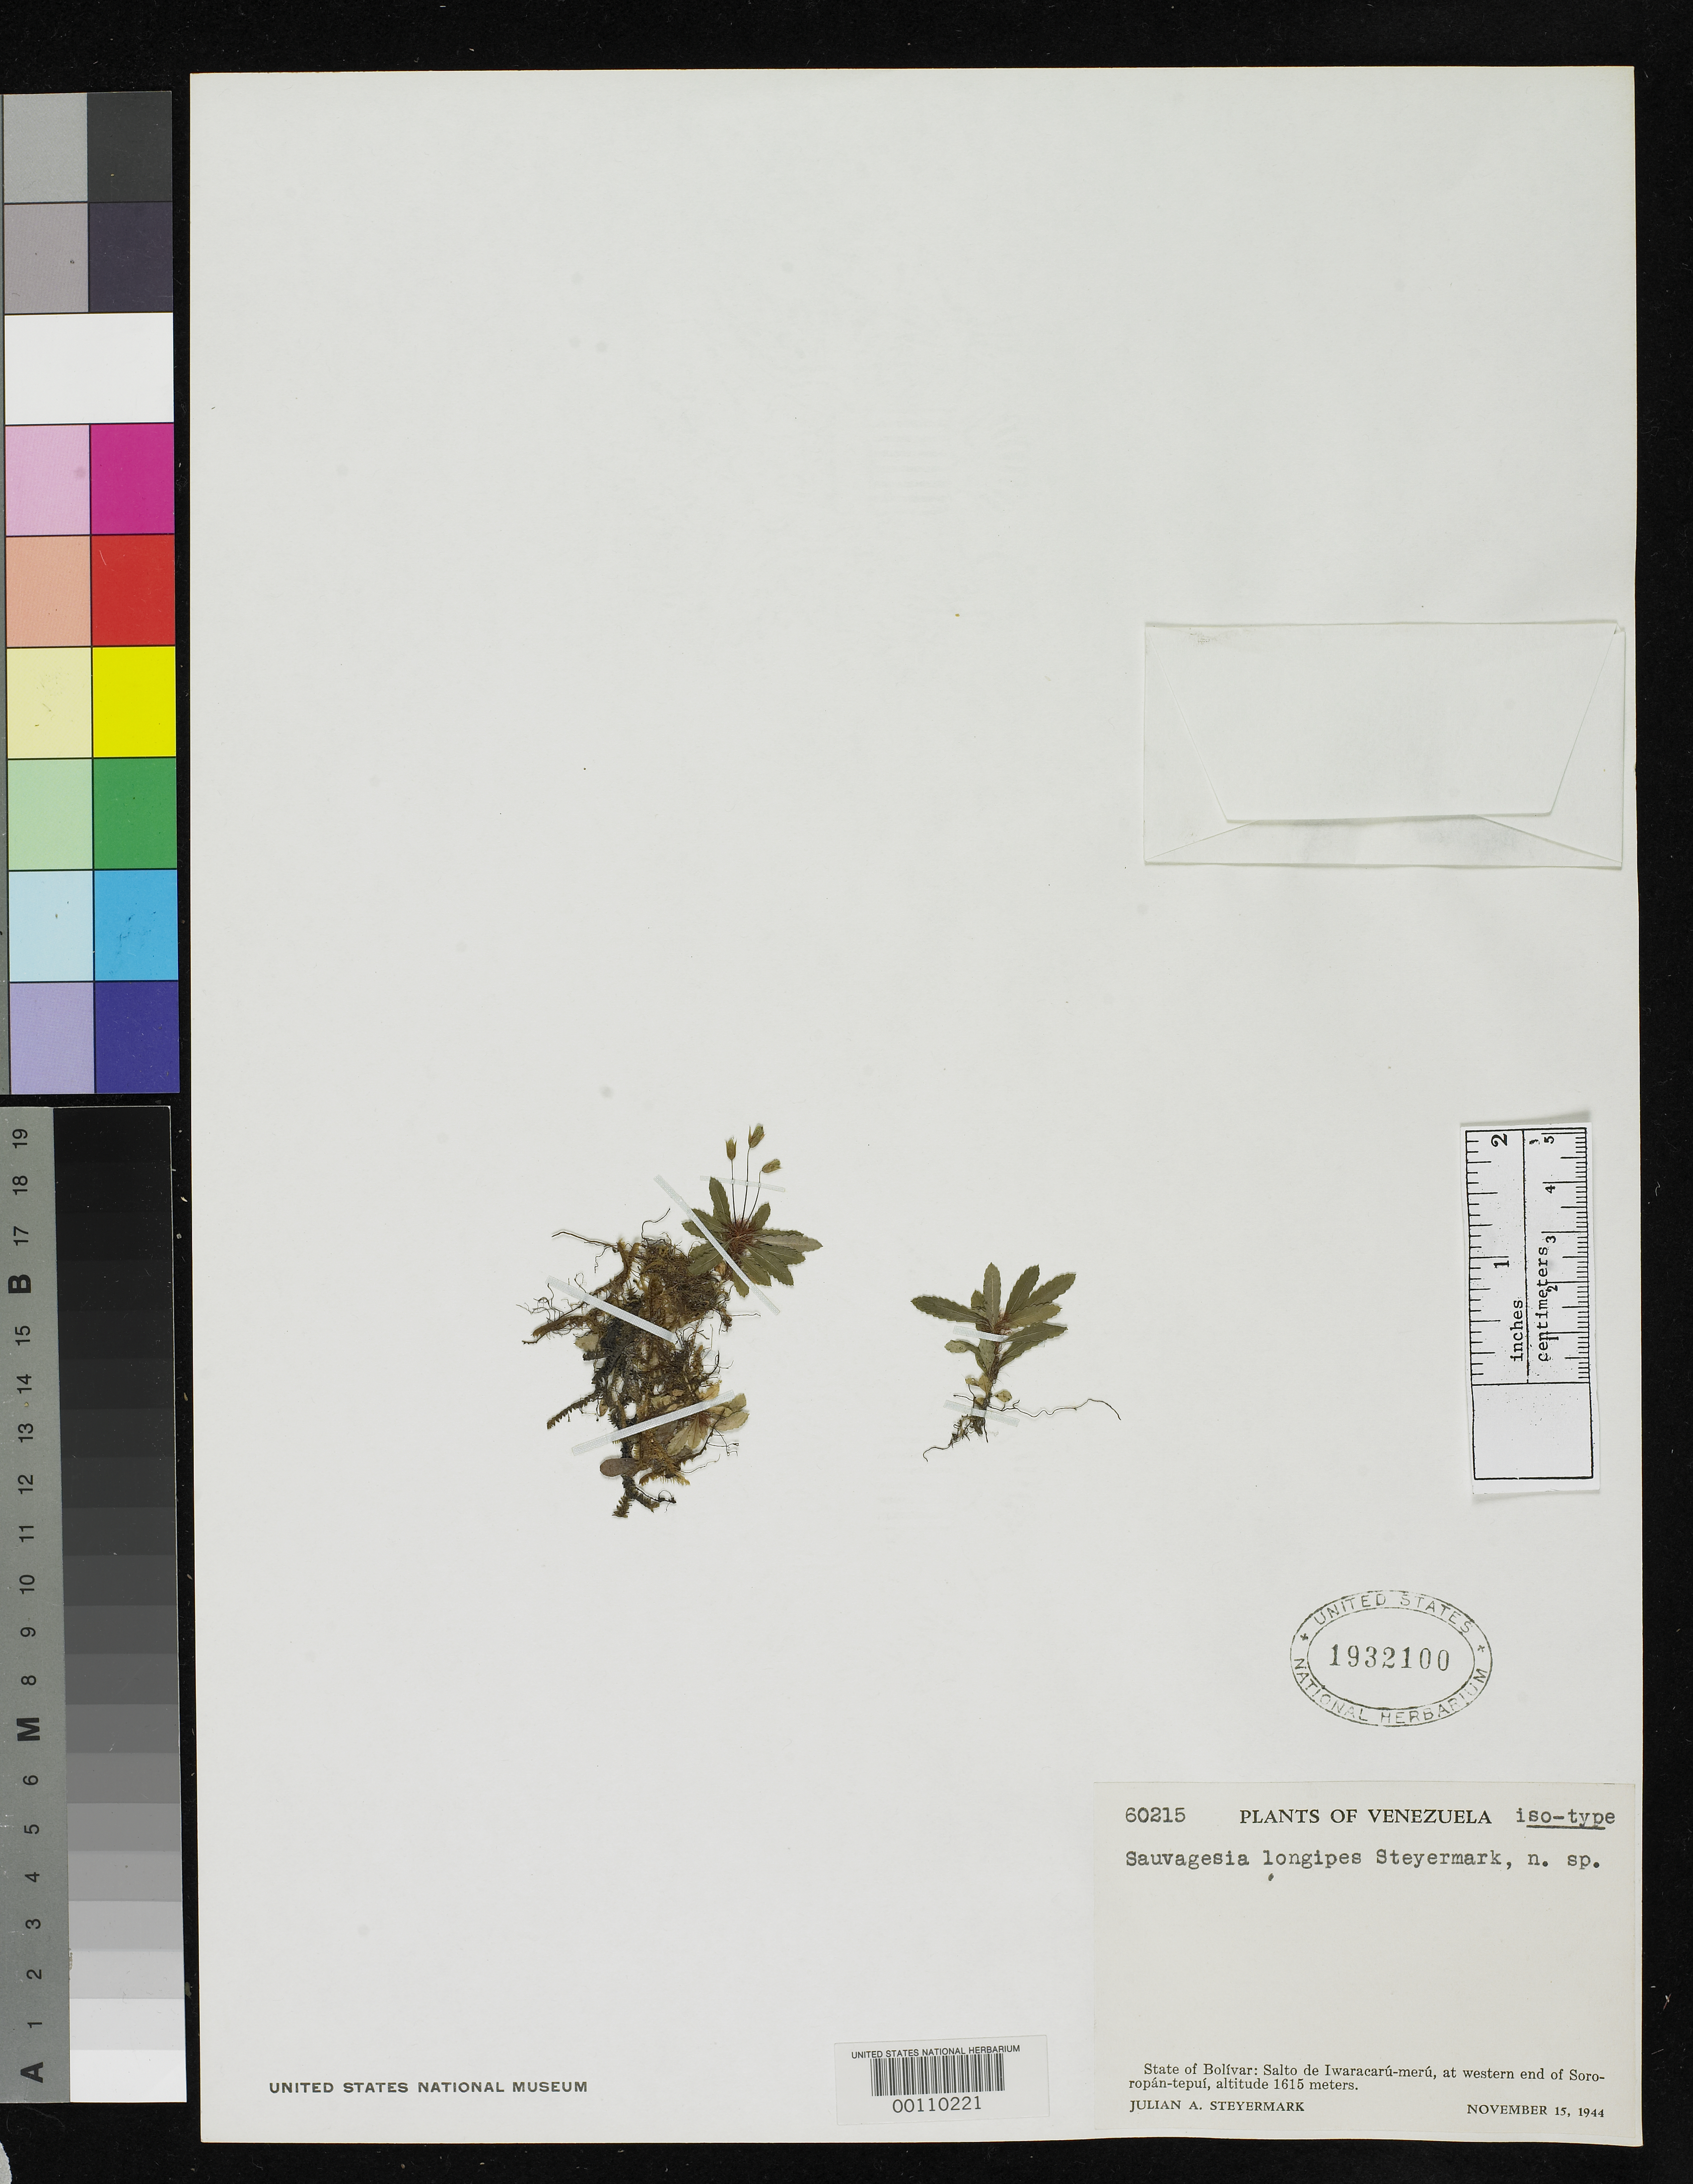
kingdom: Plantae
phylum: Tracheophyta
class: Magnoliopsida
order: Malpighiales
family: Ochnaceae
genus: Sauvagesia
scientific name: Sauvagesia longipes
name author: Steyerm.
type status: Isotype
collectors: J. Steyermark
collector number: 60215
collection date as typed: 15 Nov 1944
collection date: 1944-11-15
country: Venezuela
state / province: Bolivar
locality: Salto de Iwaracaru-Meru.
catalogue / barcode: US 1932100